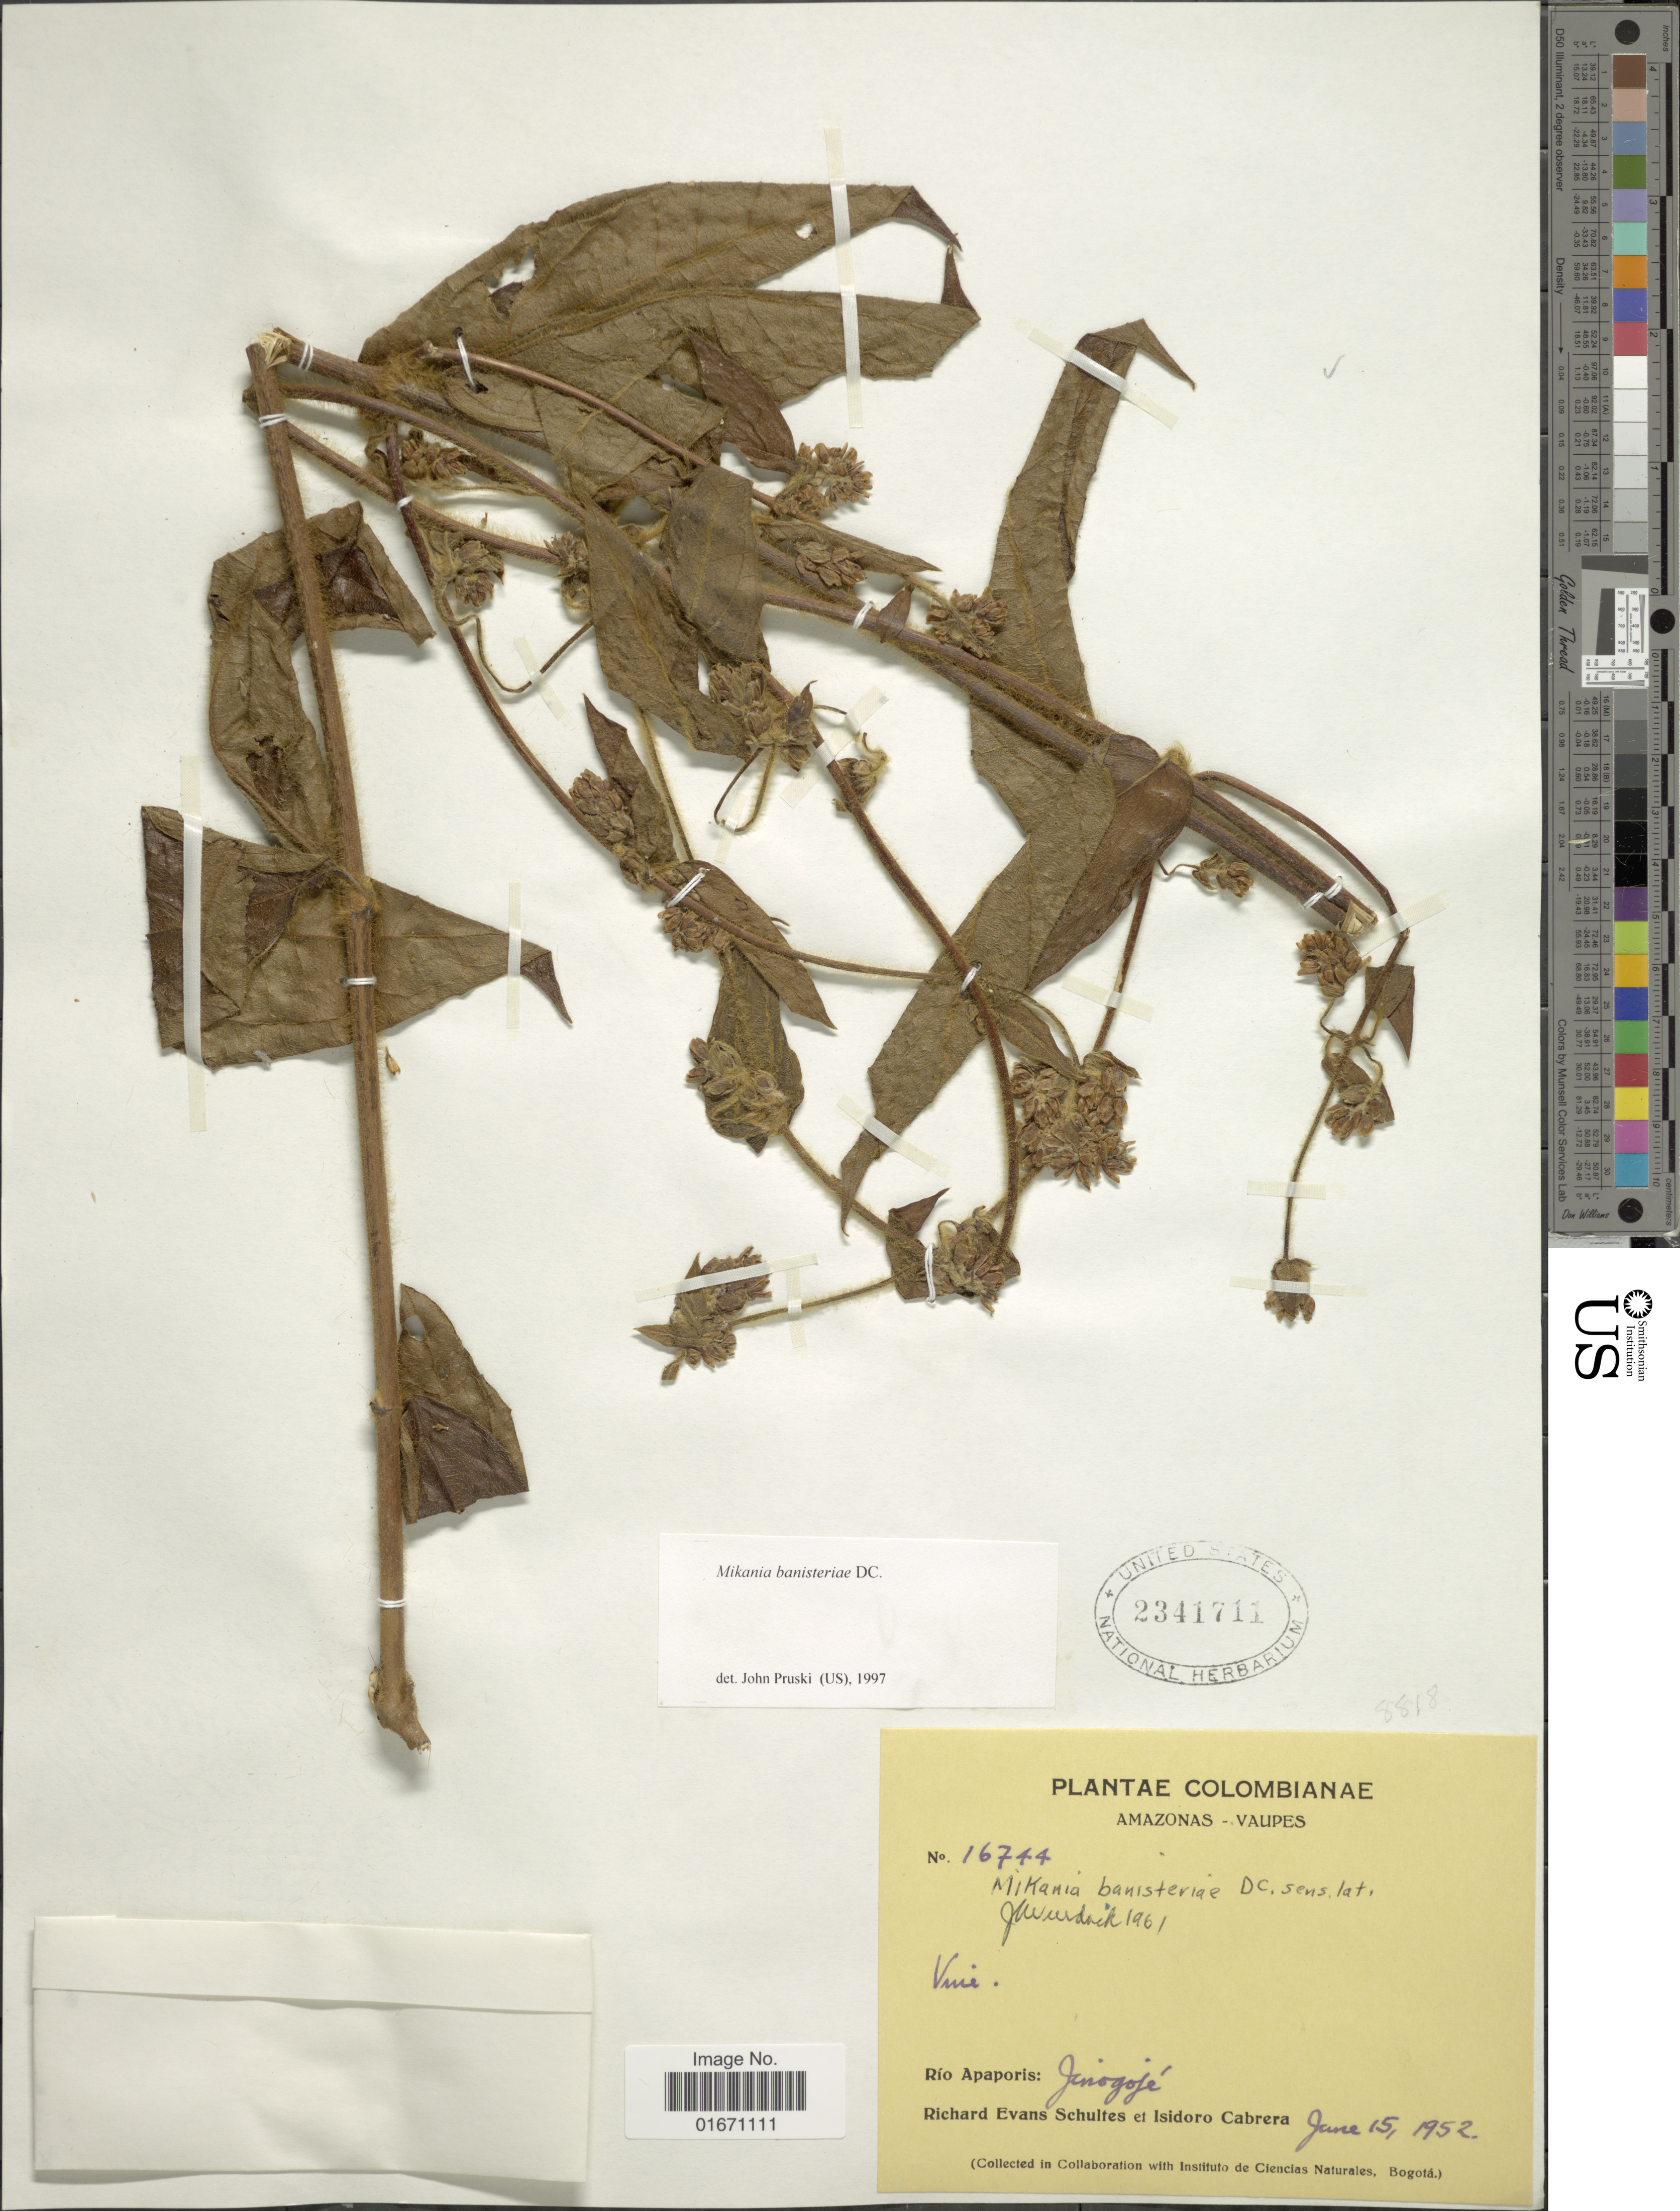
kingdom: Plantae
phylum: Tracheophyta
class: Magnoliopsida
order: Asterales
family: Asteraceae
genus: Mikania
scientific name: Mikania banisteriae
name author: DC.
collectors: R. E. Schultes & I. Cabrera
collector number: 16744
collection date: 1952-06-15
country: Colombia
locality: Amazonas-Vaupes, Rio Apaporis, Jinogoje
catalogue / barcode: US 2341711